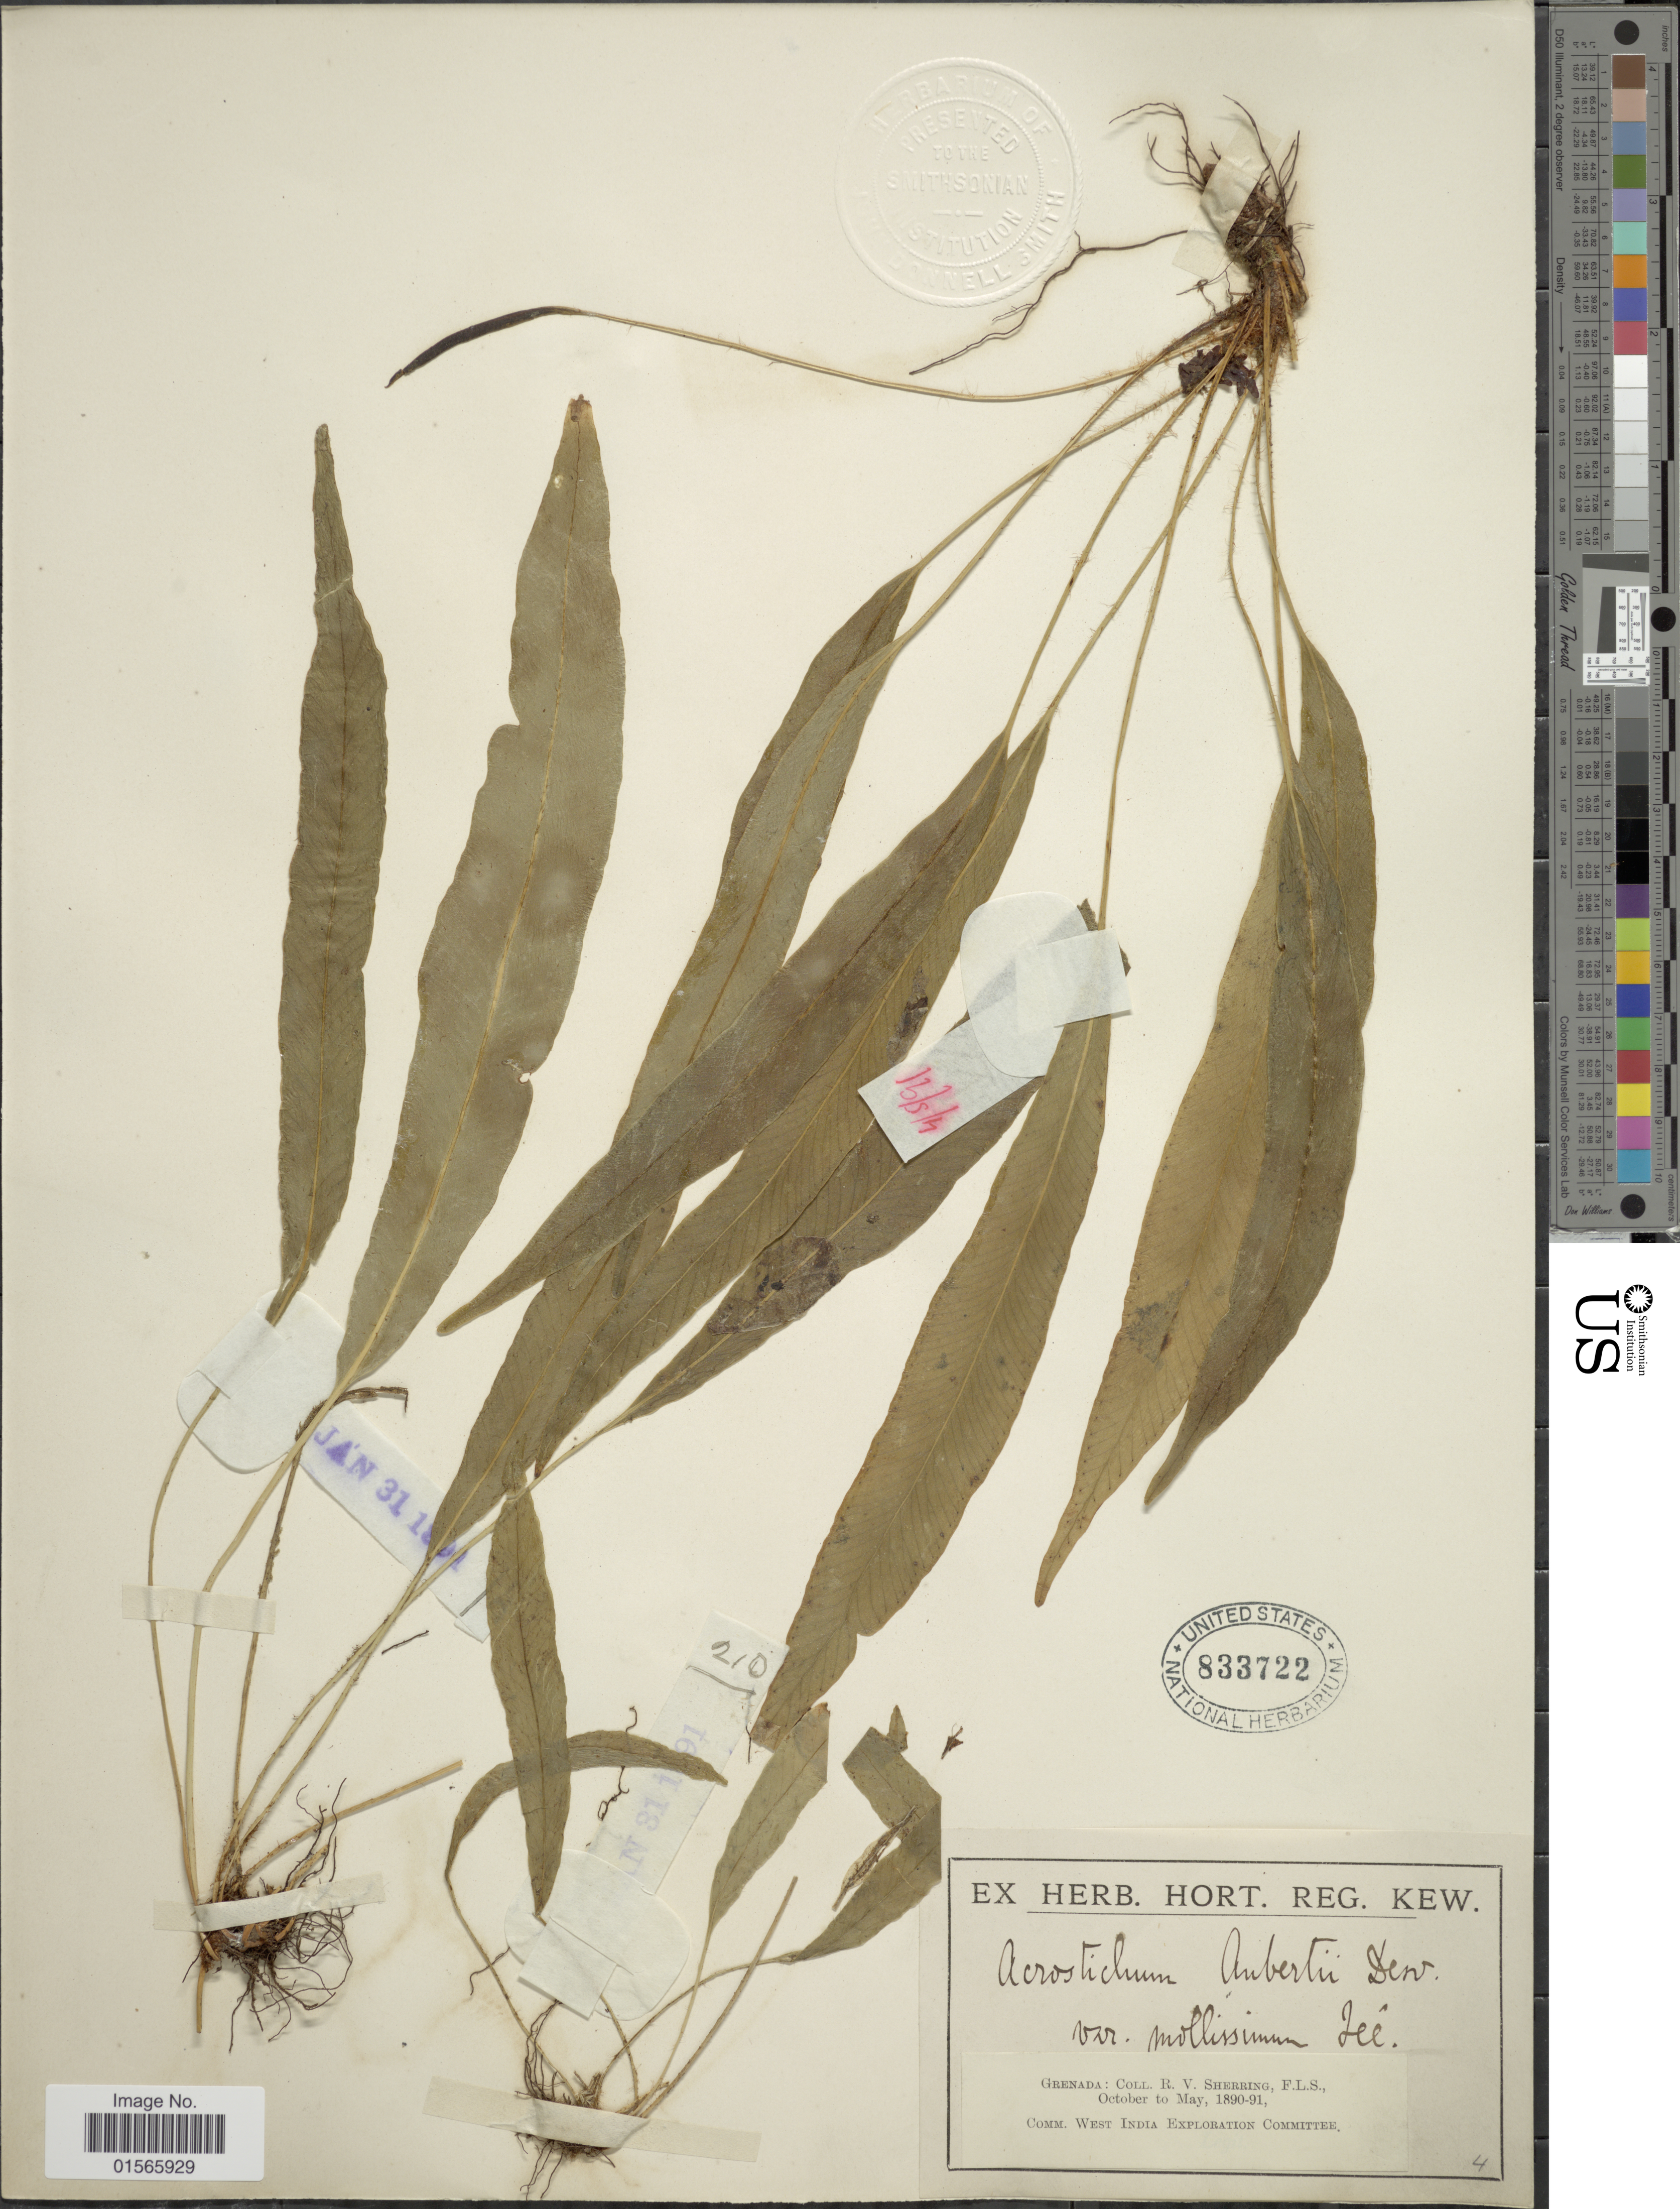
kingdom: Plantae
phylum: Tracheophyta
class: Polypodiopsida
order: Polypodiales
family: Dryopteridaceae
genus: Elaphoglossum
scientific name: Elaphoglossum smithii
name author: (Baker) Christ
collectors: R. Sherring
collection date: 1890-10/1891-05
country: Grenada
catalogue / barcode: US 833722